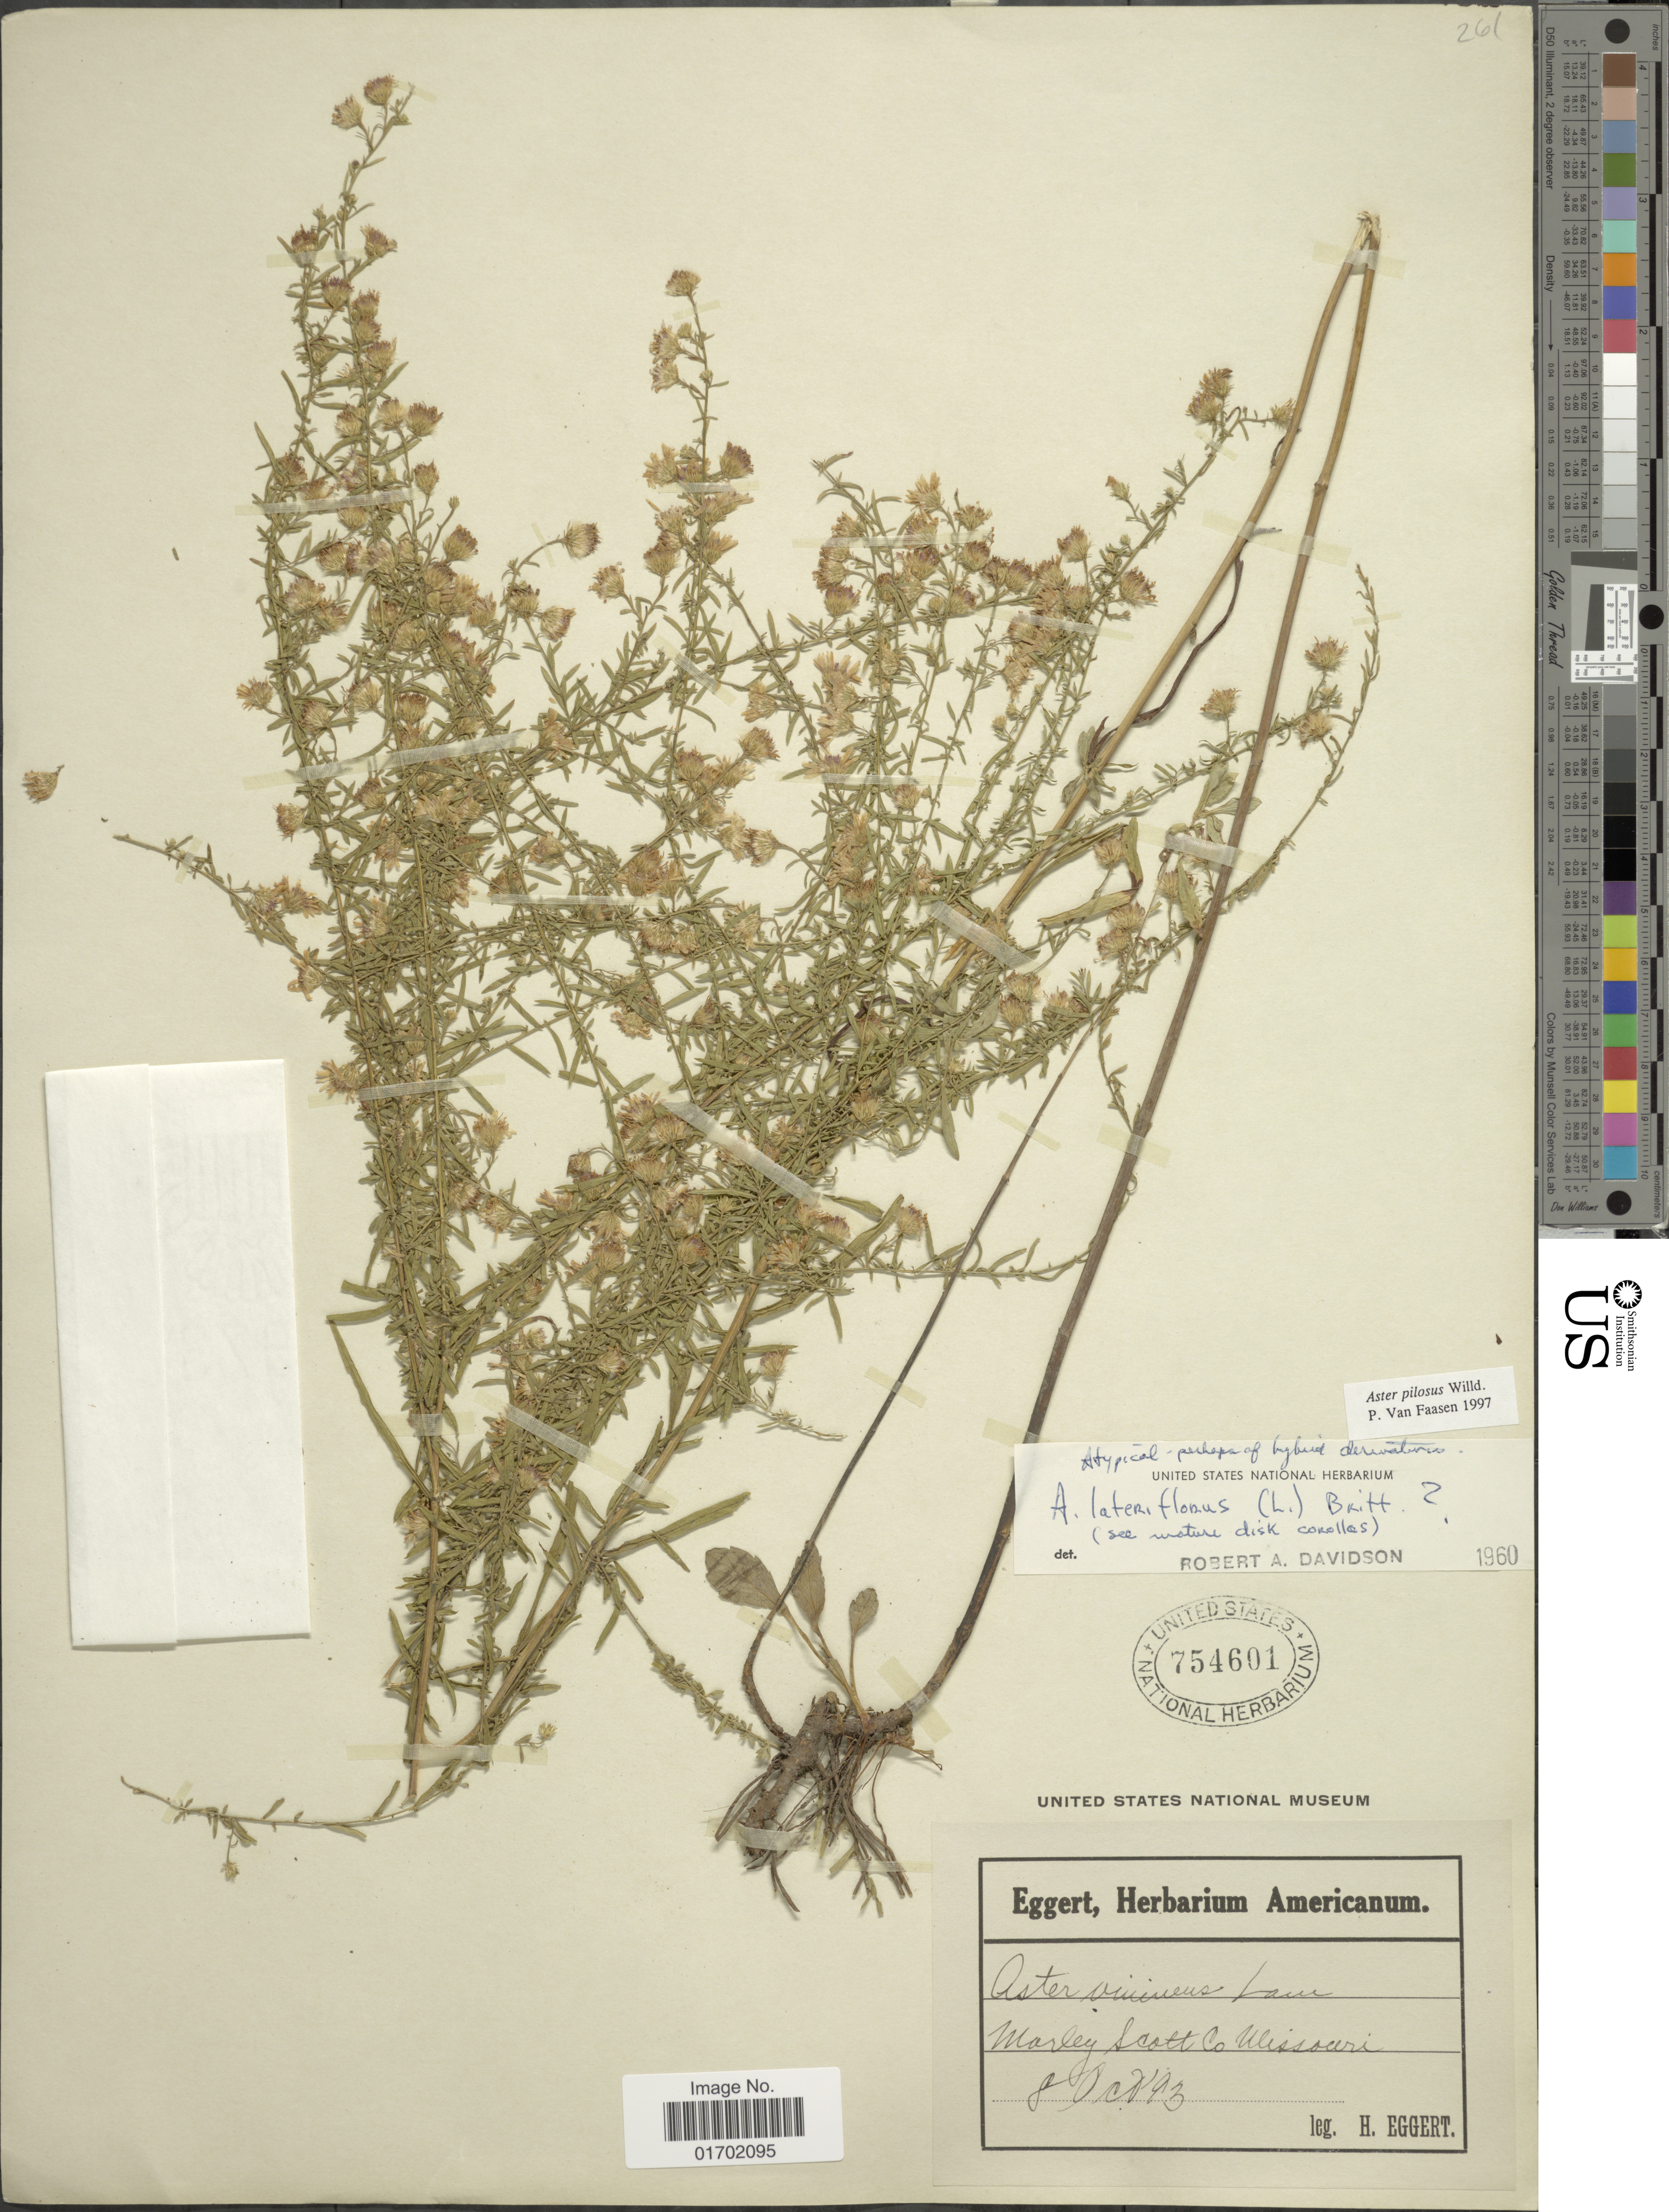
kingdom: Plantae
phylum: Tracheophyta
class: Magnoliopsida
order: Asterales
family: Asteraceae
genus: Symphyotrichum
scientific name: Symphyotrichum pilosum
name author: (Willd.) G.L. Nesom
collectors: H. Eggert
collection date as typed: Transcribed d/m/y: 8/10/93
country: United States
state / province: Missouri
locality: Marley Scott Co.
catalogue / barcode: US 754601